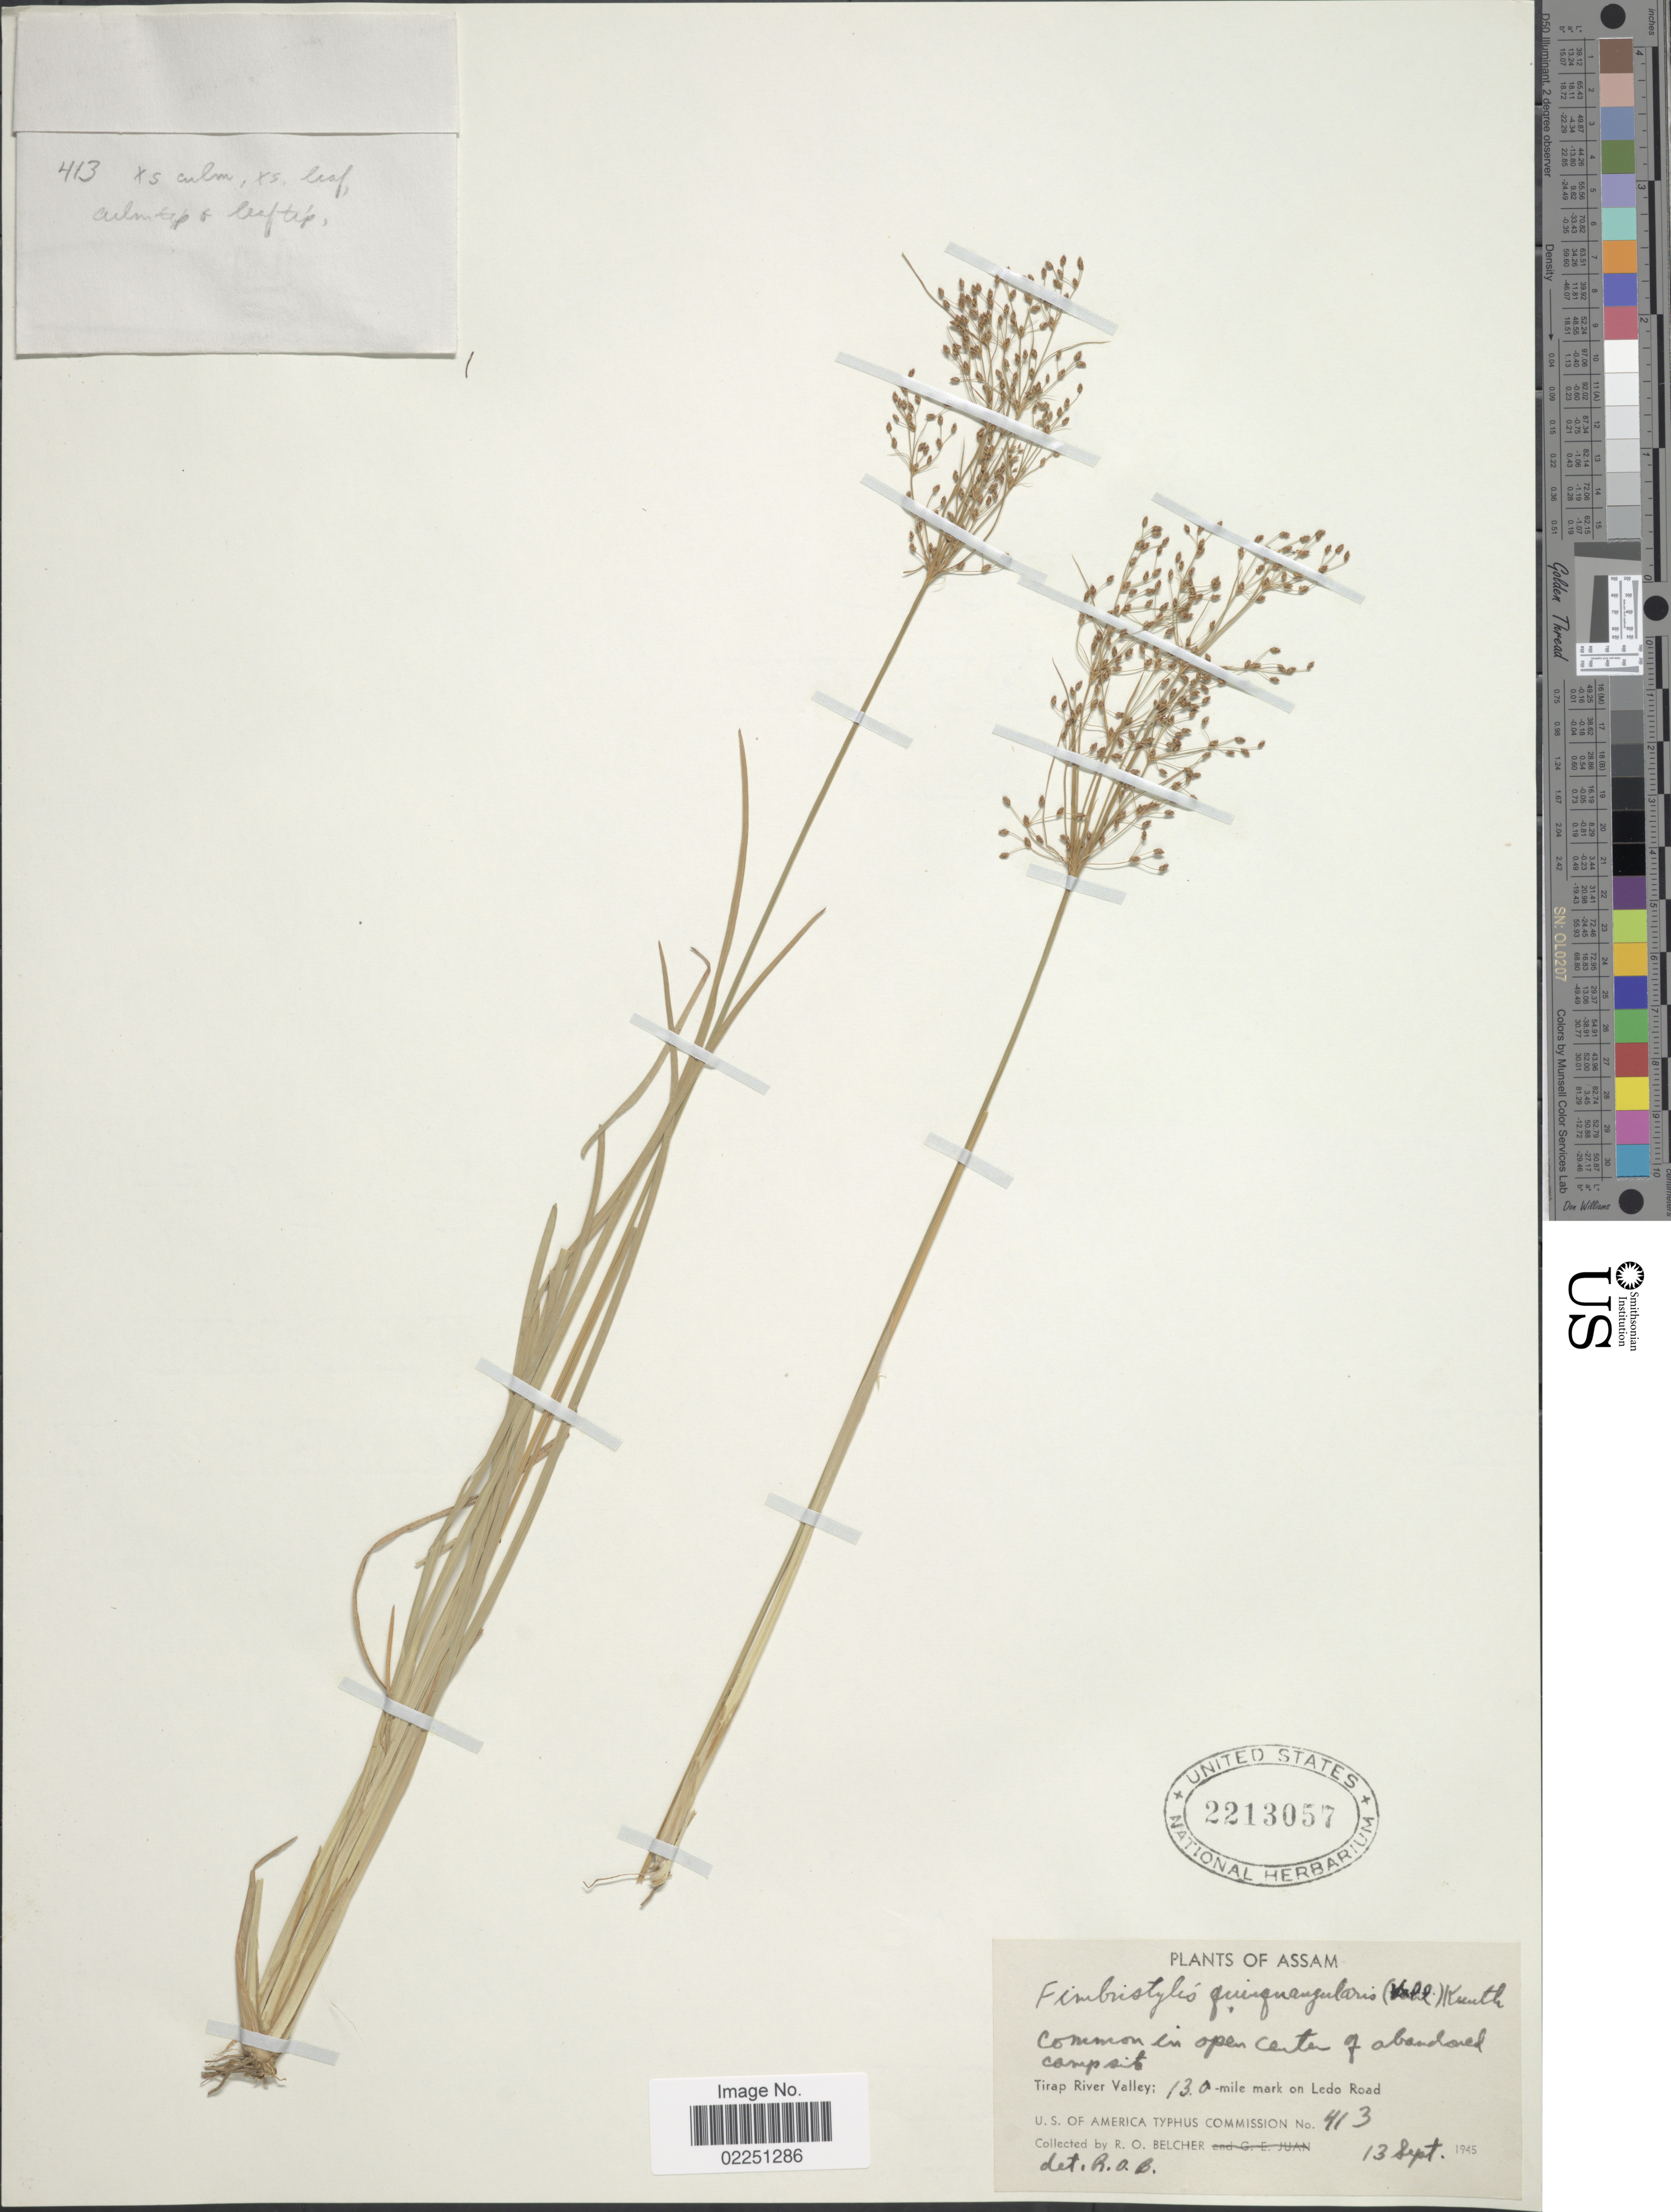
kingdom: Plantae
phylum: Tracheophyta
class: Liliopsida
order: Poales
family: Cyperaceae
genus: Fimbristylis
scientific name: Fimbristylis quinquangularis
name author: (Vahl) Kunth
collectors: R. Belcher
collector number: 413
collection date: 1945-09-13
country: India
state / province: Assam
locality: Tirap River Valley: 13 mile mark on Ledo Road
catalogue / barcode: US 2213057